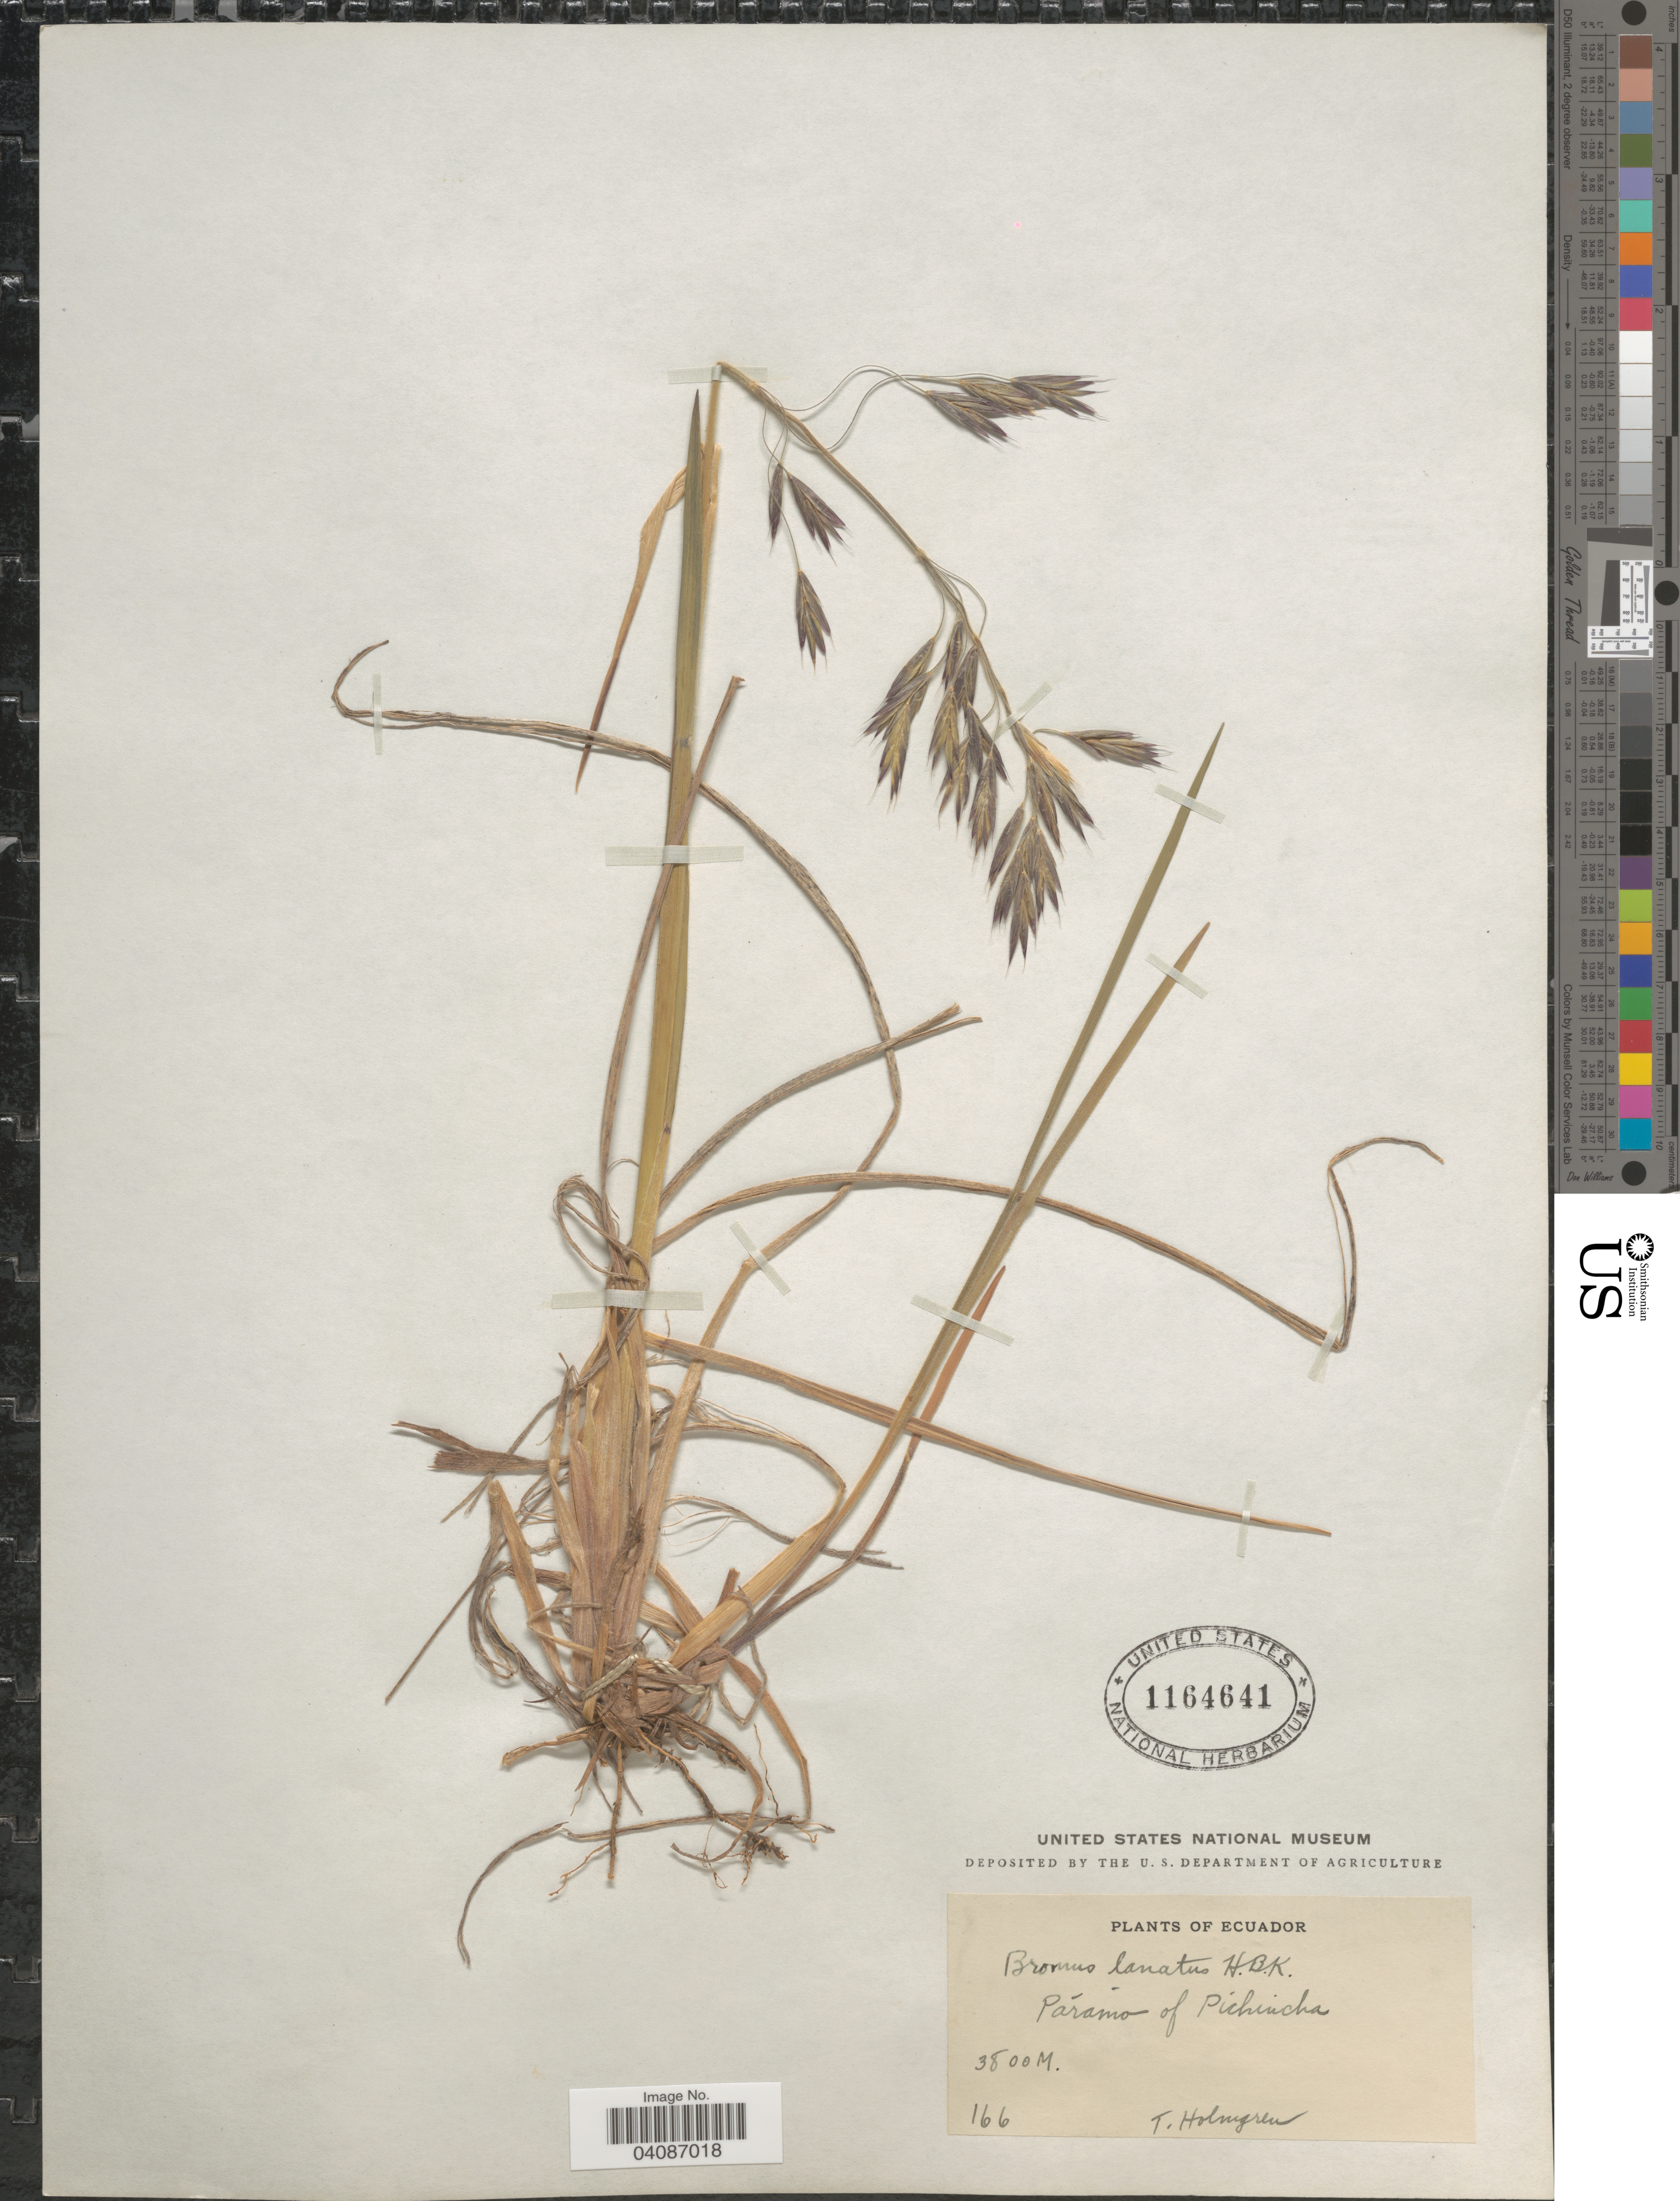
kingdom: Plantae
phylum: Tracheophyta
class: Liliopsida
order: Poales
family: Poaceae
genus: Bromus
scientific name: Bromus lanatus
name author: Kunth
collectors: T. Holmgren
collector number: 166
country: Ecuador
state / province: Pichincha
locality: Páramo of Pichincha.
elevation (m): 3800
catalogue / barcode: US 1164641